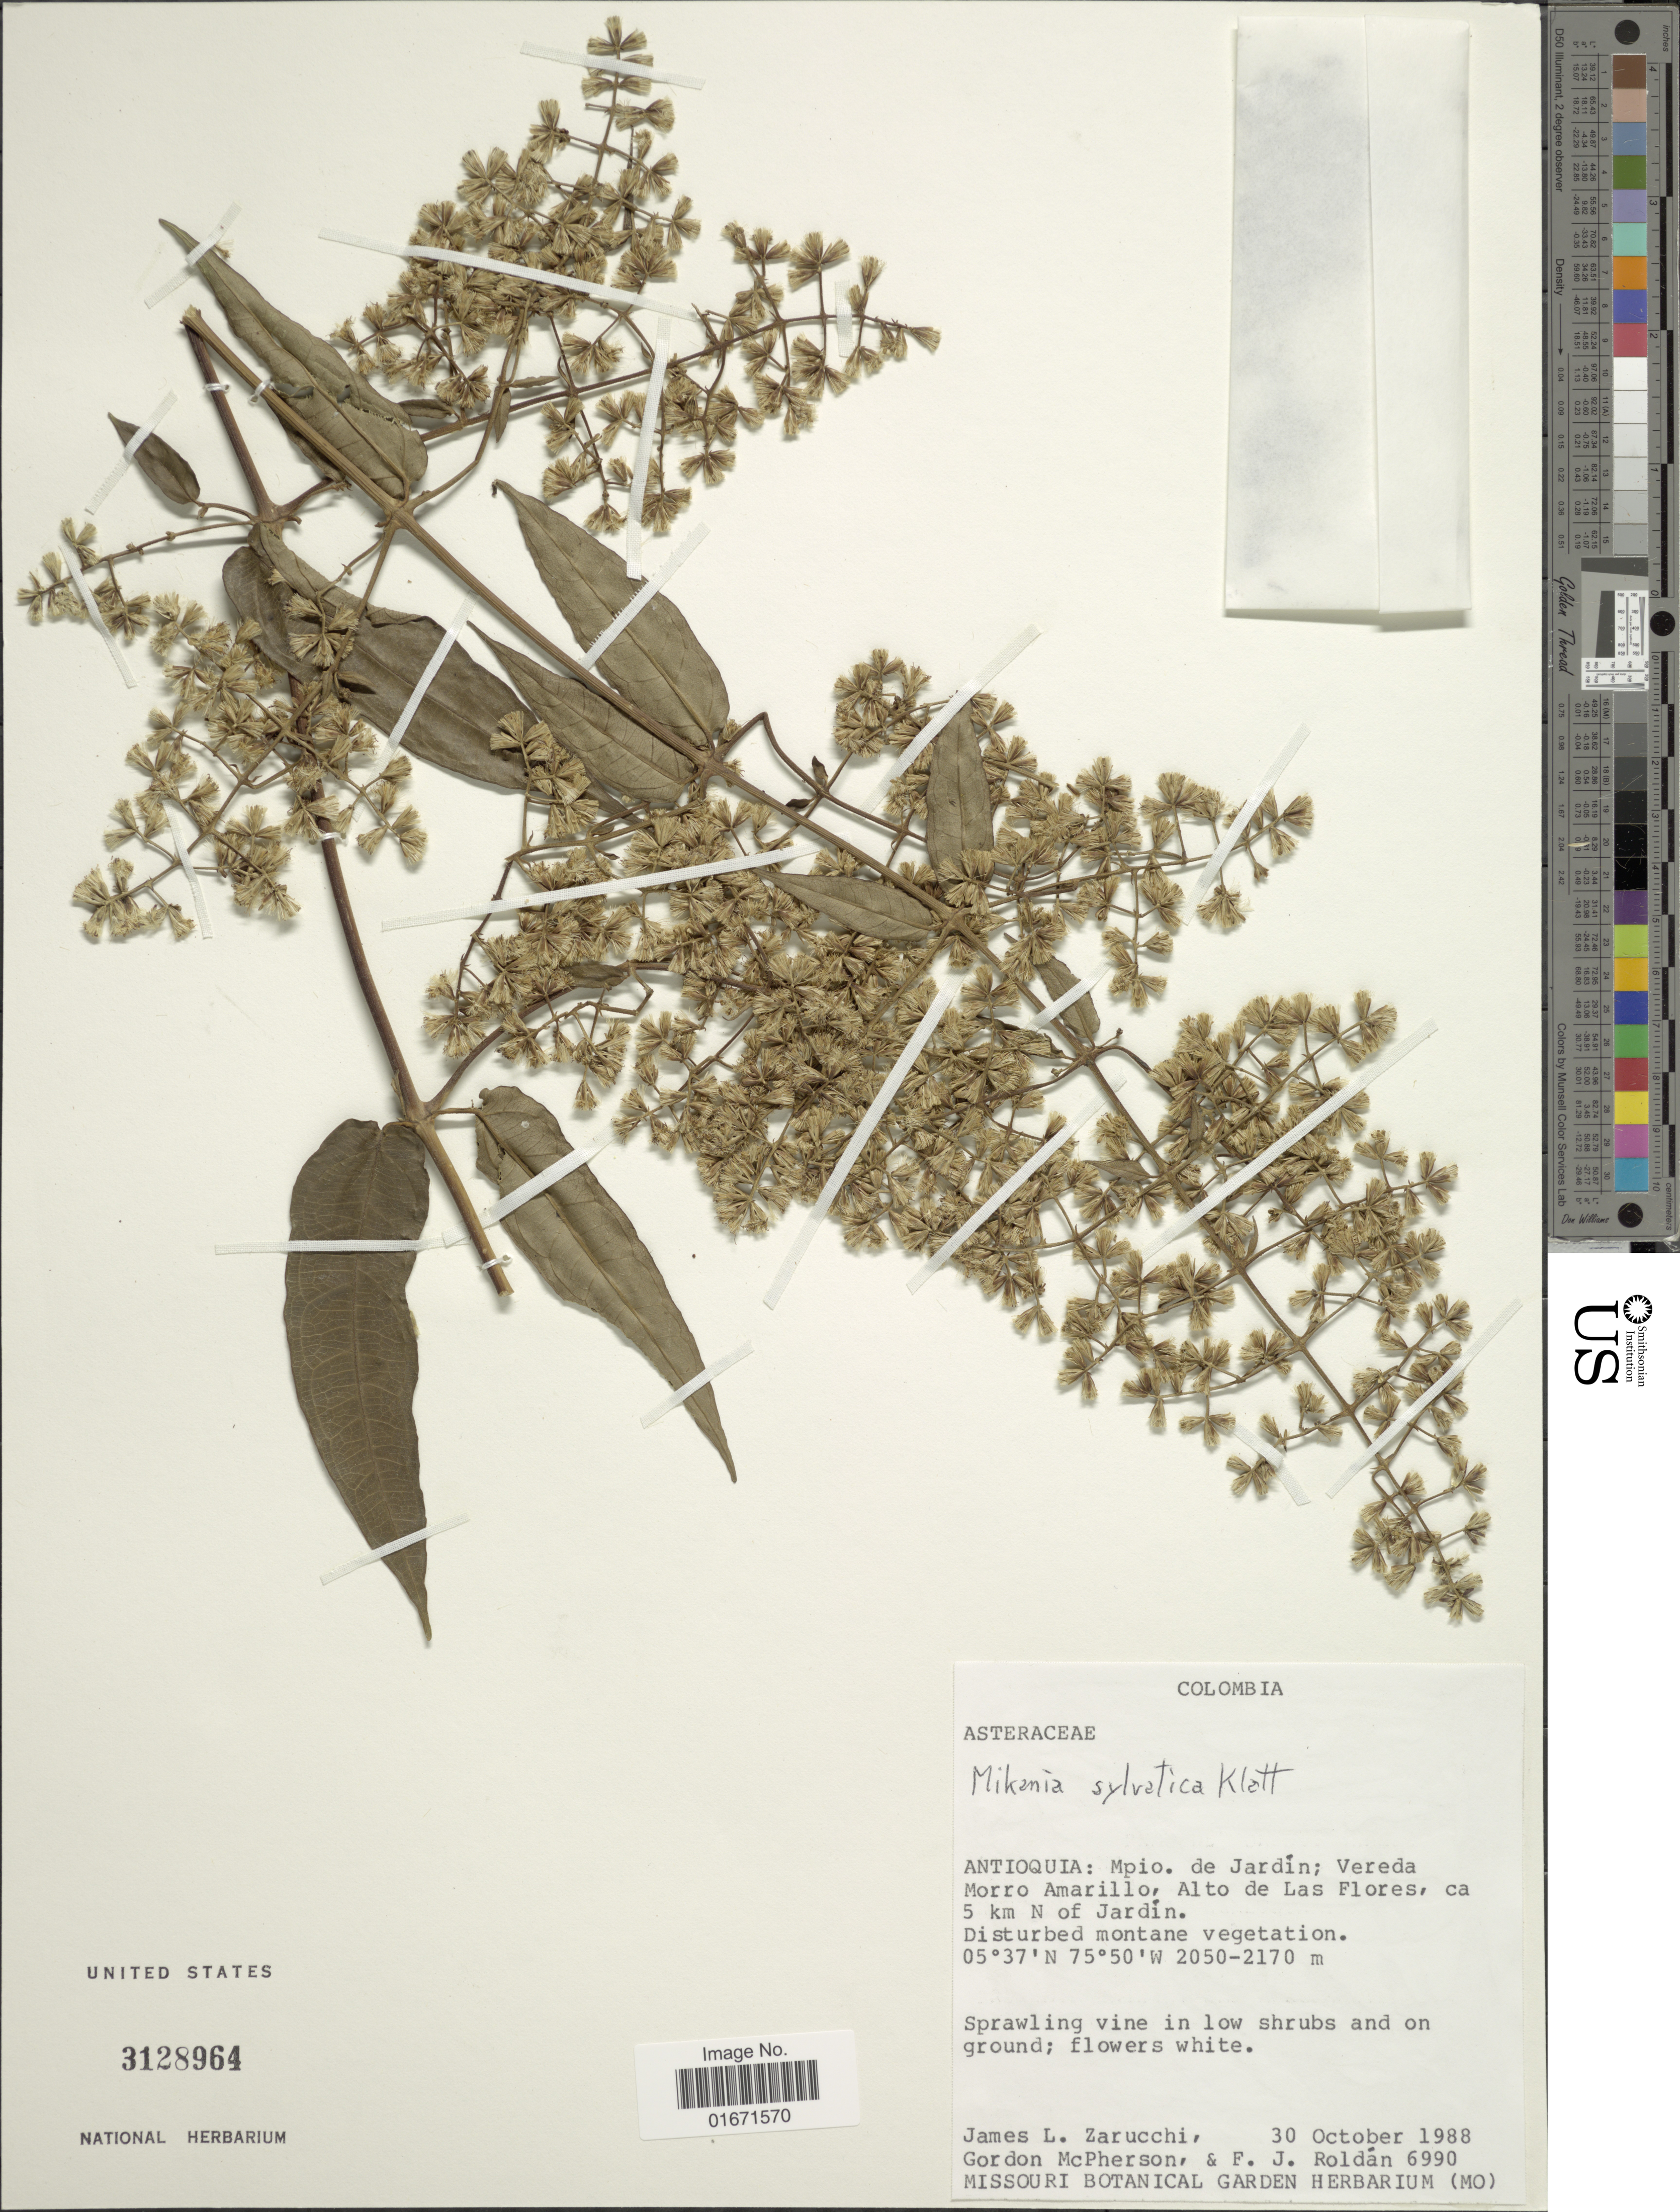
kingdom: Plantae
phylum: Tracheophyta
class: Magnoliopsida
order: Asterales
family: Asteraceae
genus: Mikania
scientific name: Mikania sylvatica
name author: Klatt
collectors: J. L. Zarucchi, G. D. McPherson & F. J. Roldán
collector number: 6990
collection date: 1988-10-30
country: Colombia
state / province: Antioquia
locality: Antioquia: Mpio. de Jardín; Vereda Morro Amarillo, Alto de Las Flores, ca 5 km N of Jardín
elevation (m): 2050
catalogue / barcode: US 3128964